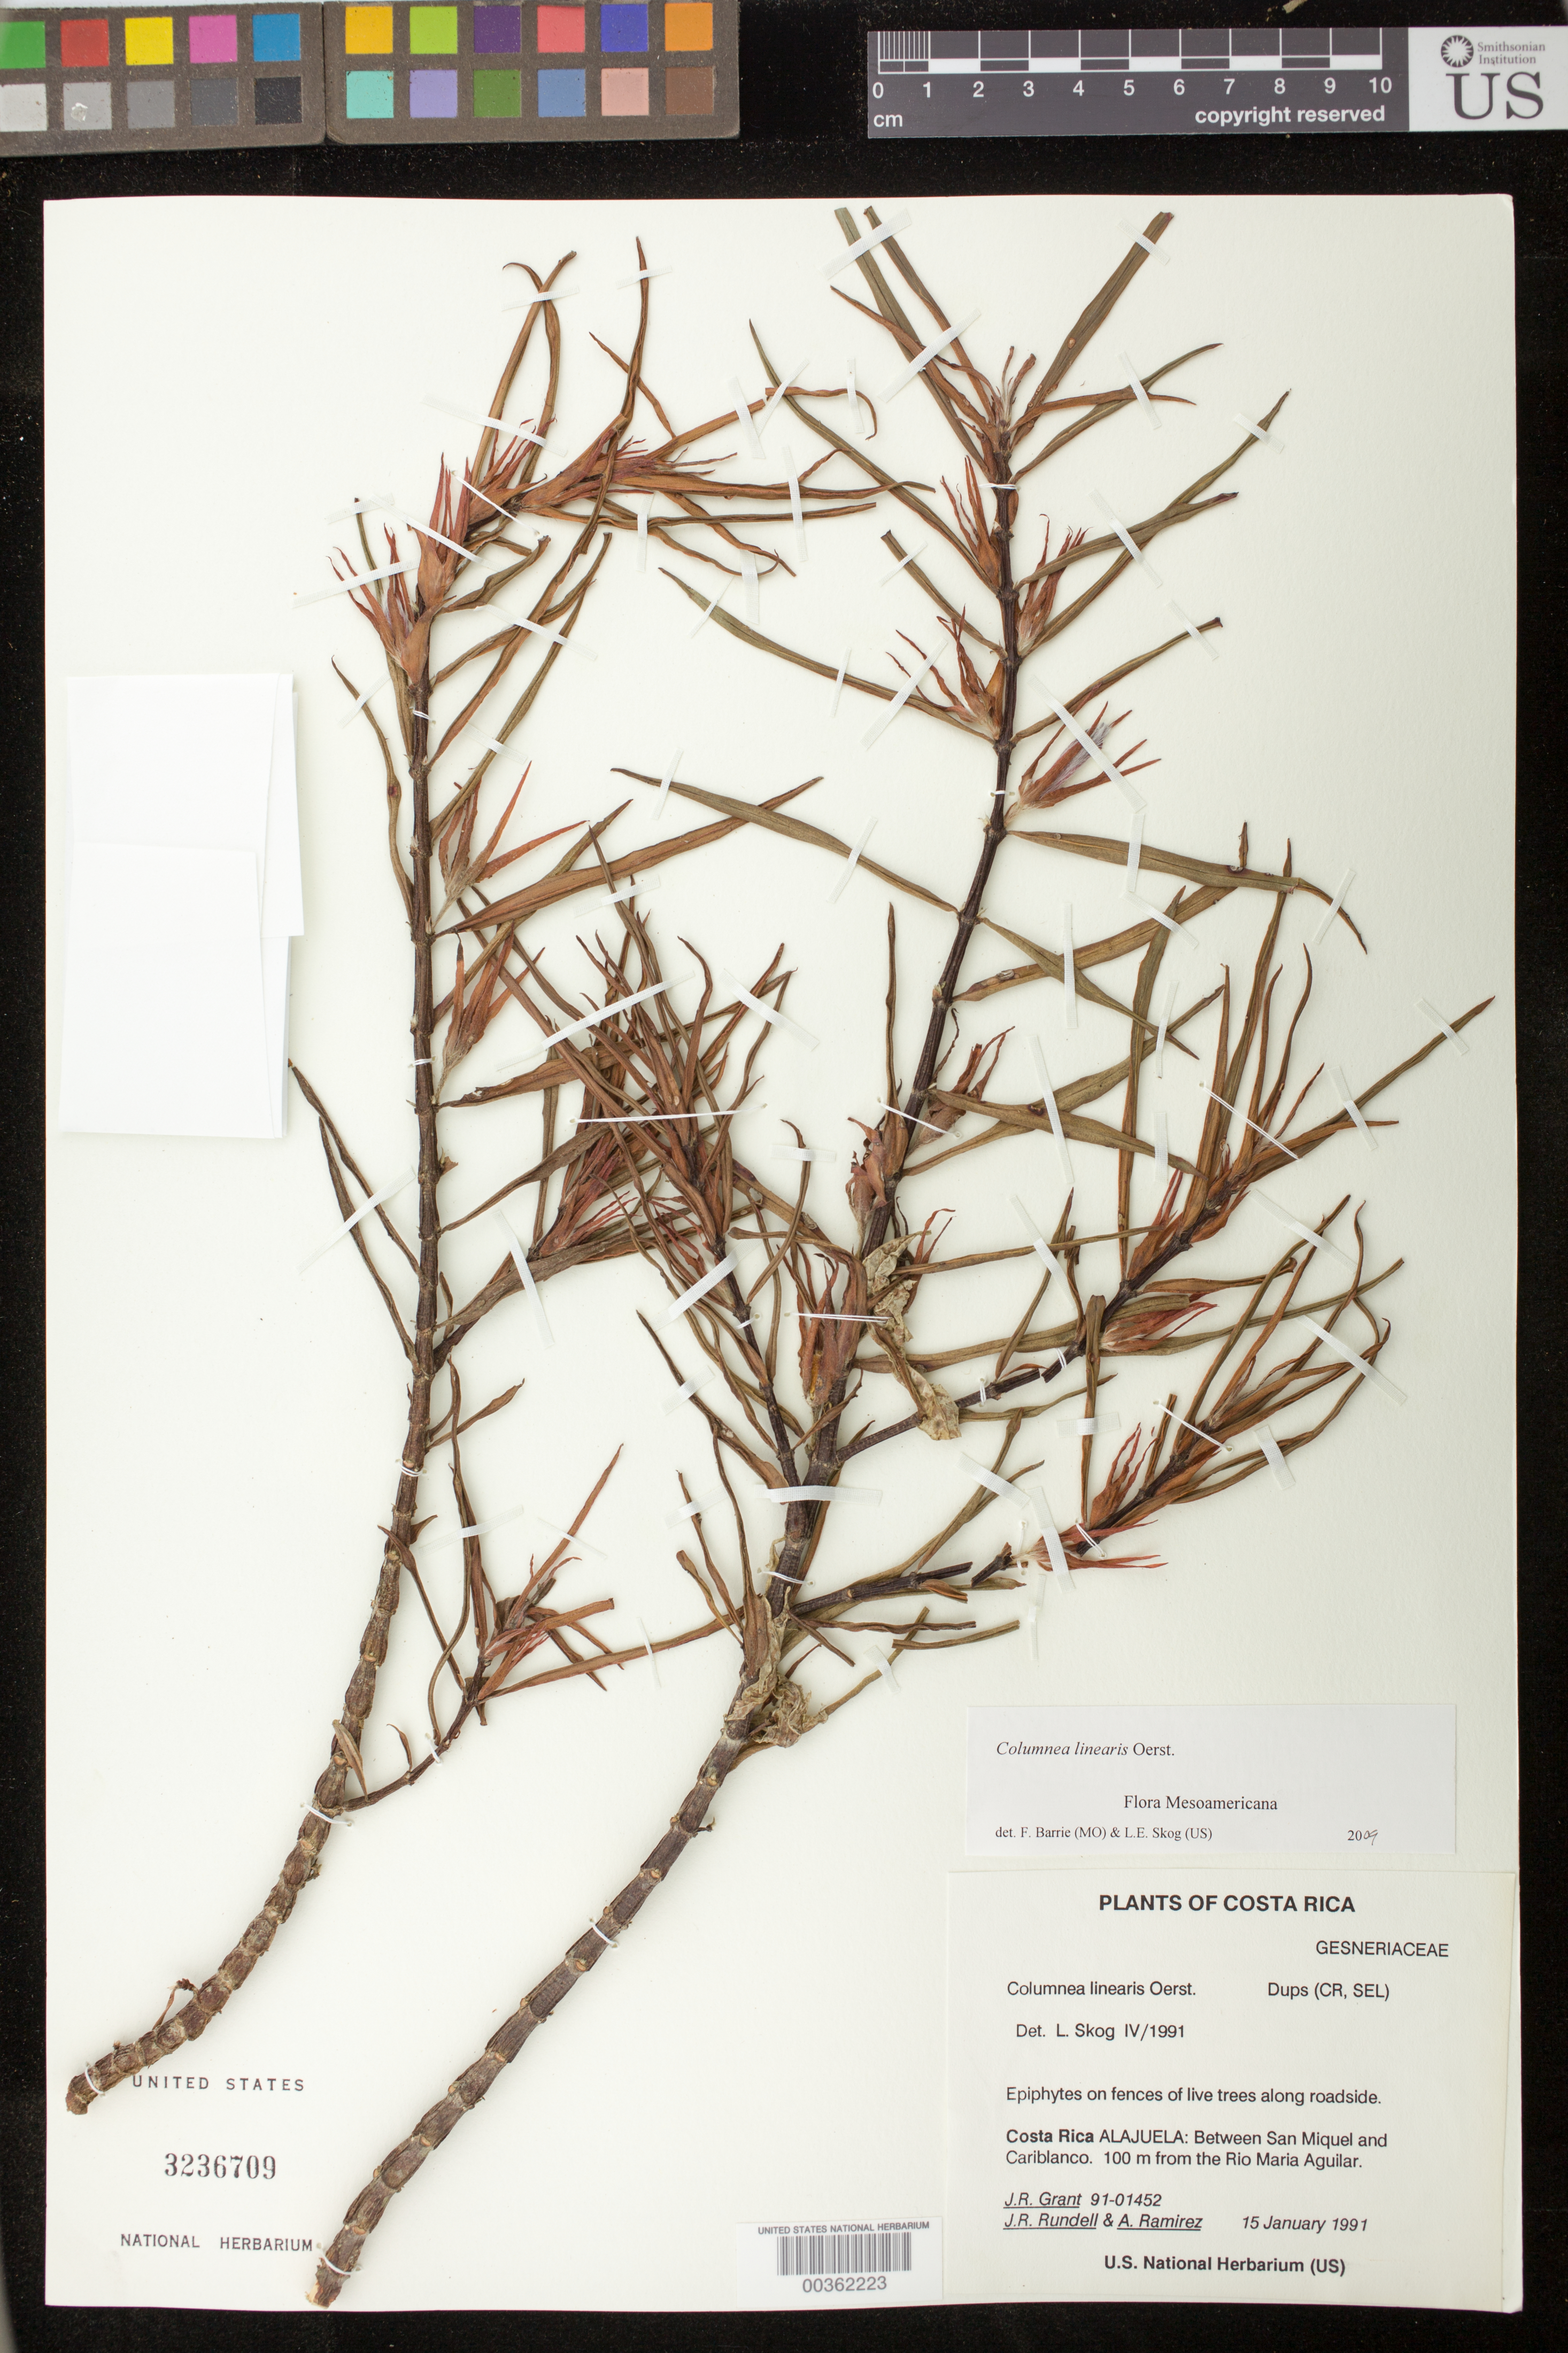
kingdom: Plantae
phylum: Tracheophyta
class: Magnoliopsida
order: Lamiales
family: Gesneriaceae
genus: Columnea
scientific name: Columnea linearis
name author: Oerst.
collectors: J. R. Grant, J. R. Rundell & A. Ramirez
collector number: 9101452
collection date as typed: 15 Jan 1991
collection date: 1991-01-15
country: Costa Rica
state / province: Alajuela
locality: Between San Miquel and Cariblanco, 100 m from Rio Maria Aguilar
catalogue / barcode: US 3236709